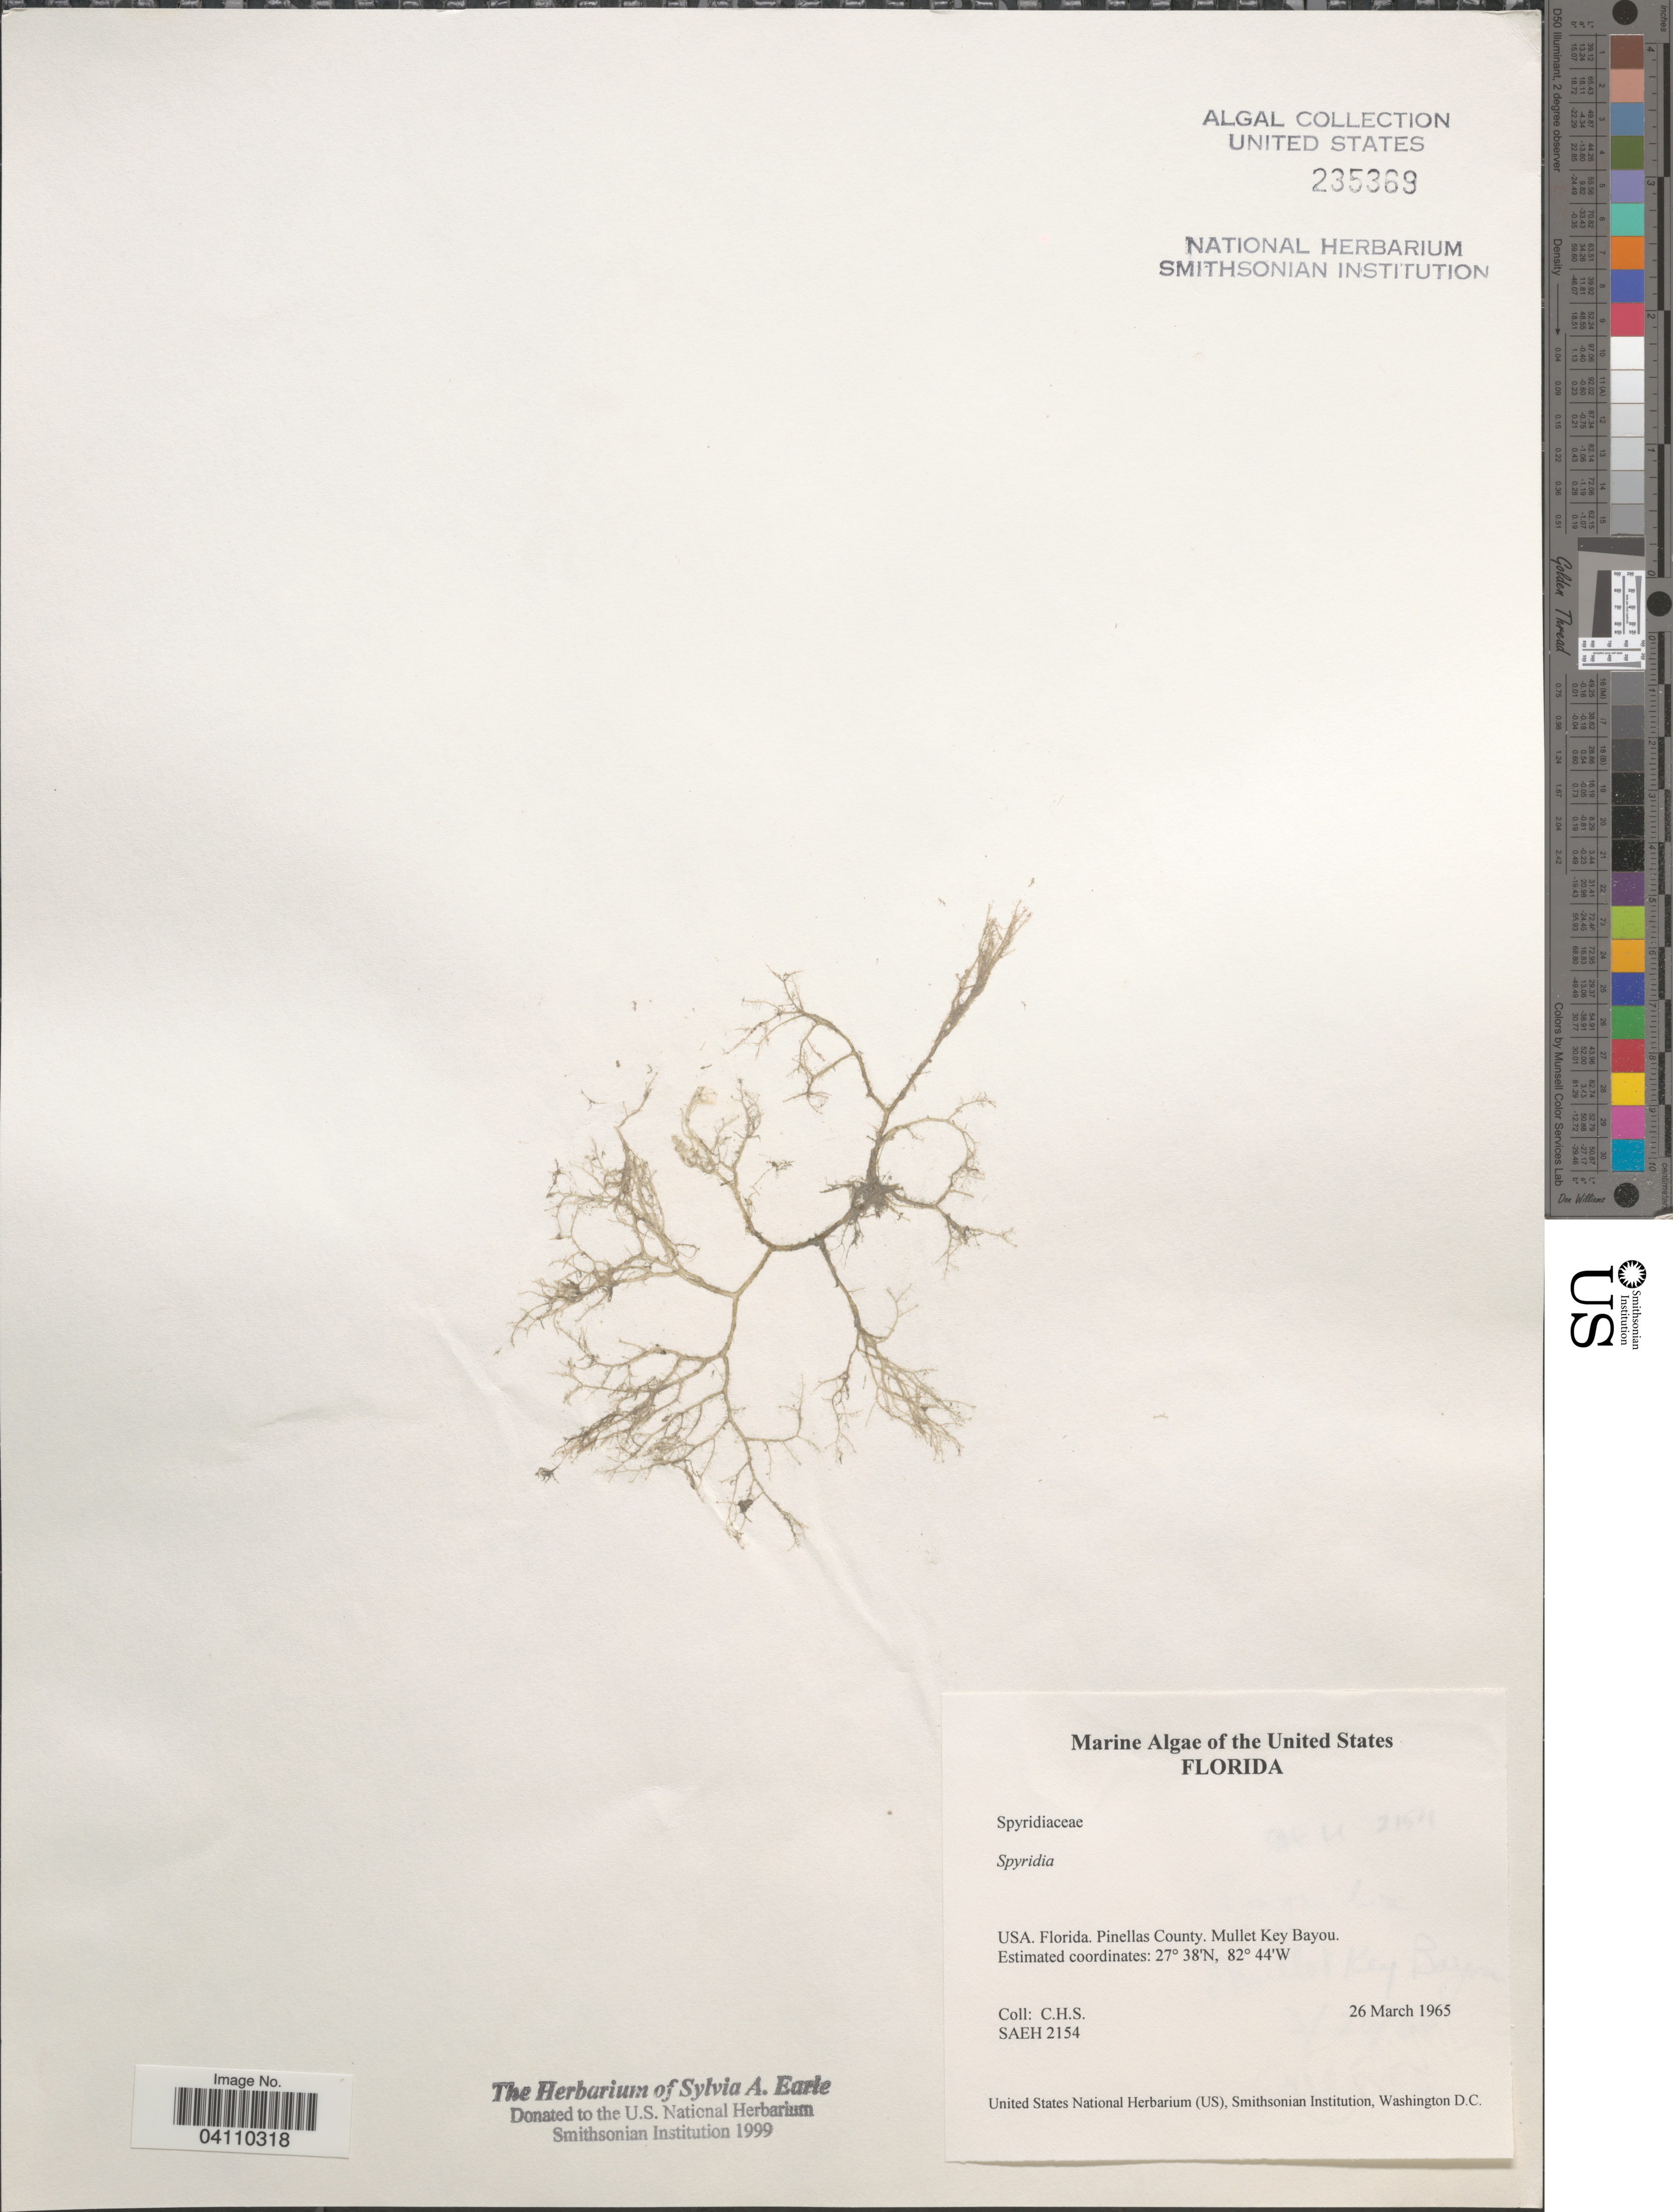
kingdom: Plantae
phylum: Rhodophyta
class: Florideophyceae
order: Ceramiales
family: Spyridiaceae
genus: Spyridia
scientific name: Spyridia sp.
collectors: C. H. S.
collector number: SAEH2154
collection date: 1965-03-26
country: United States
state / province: Florida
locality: Pinellas County. Mullet Key Bayou.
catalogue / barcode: US 235369